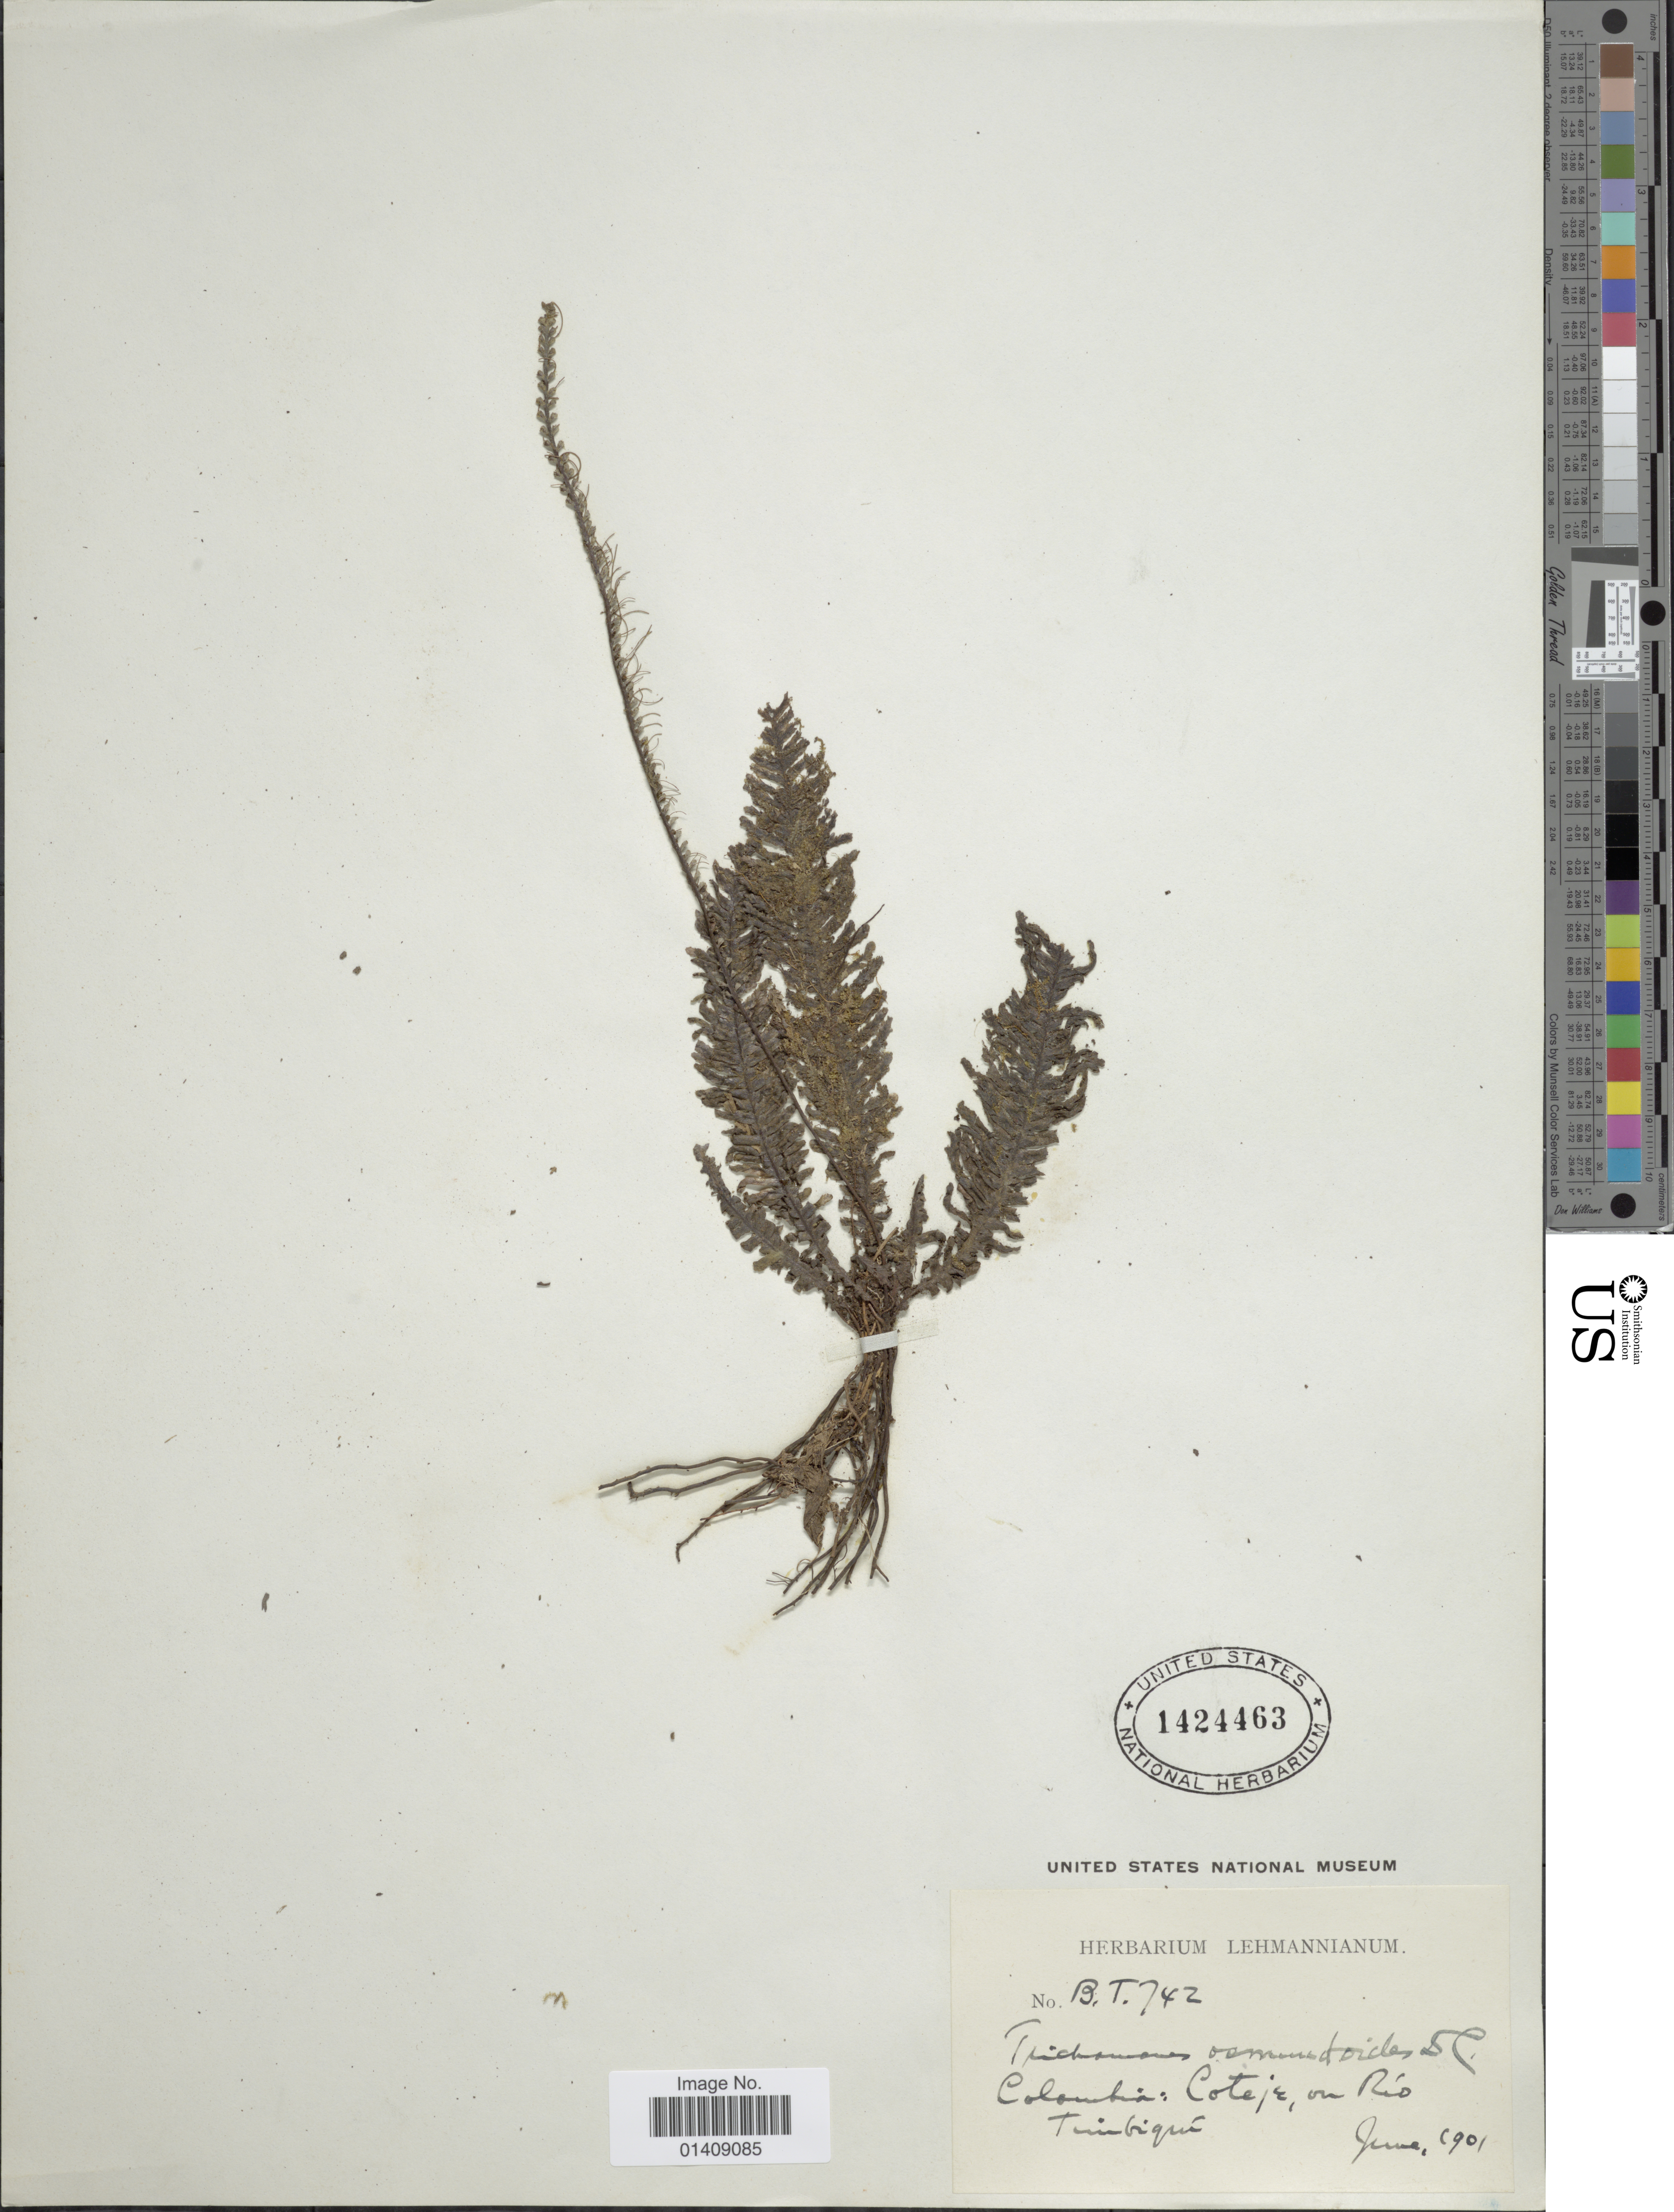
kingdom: Plantae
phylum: Tracheophyta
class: Polypodiopsida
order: Hymenophyllales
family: Hymenophyllaceae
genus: Trichomanes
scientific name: Trichomanes osmundoides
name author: DC. ex Poir.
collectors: ex herb. Lehmannianum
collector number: B.T. 742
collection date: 1901-06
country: Colombia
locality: Coteje, on Rio Timbiqui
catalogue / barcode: US 1424463